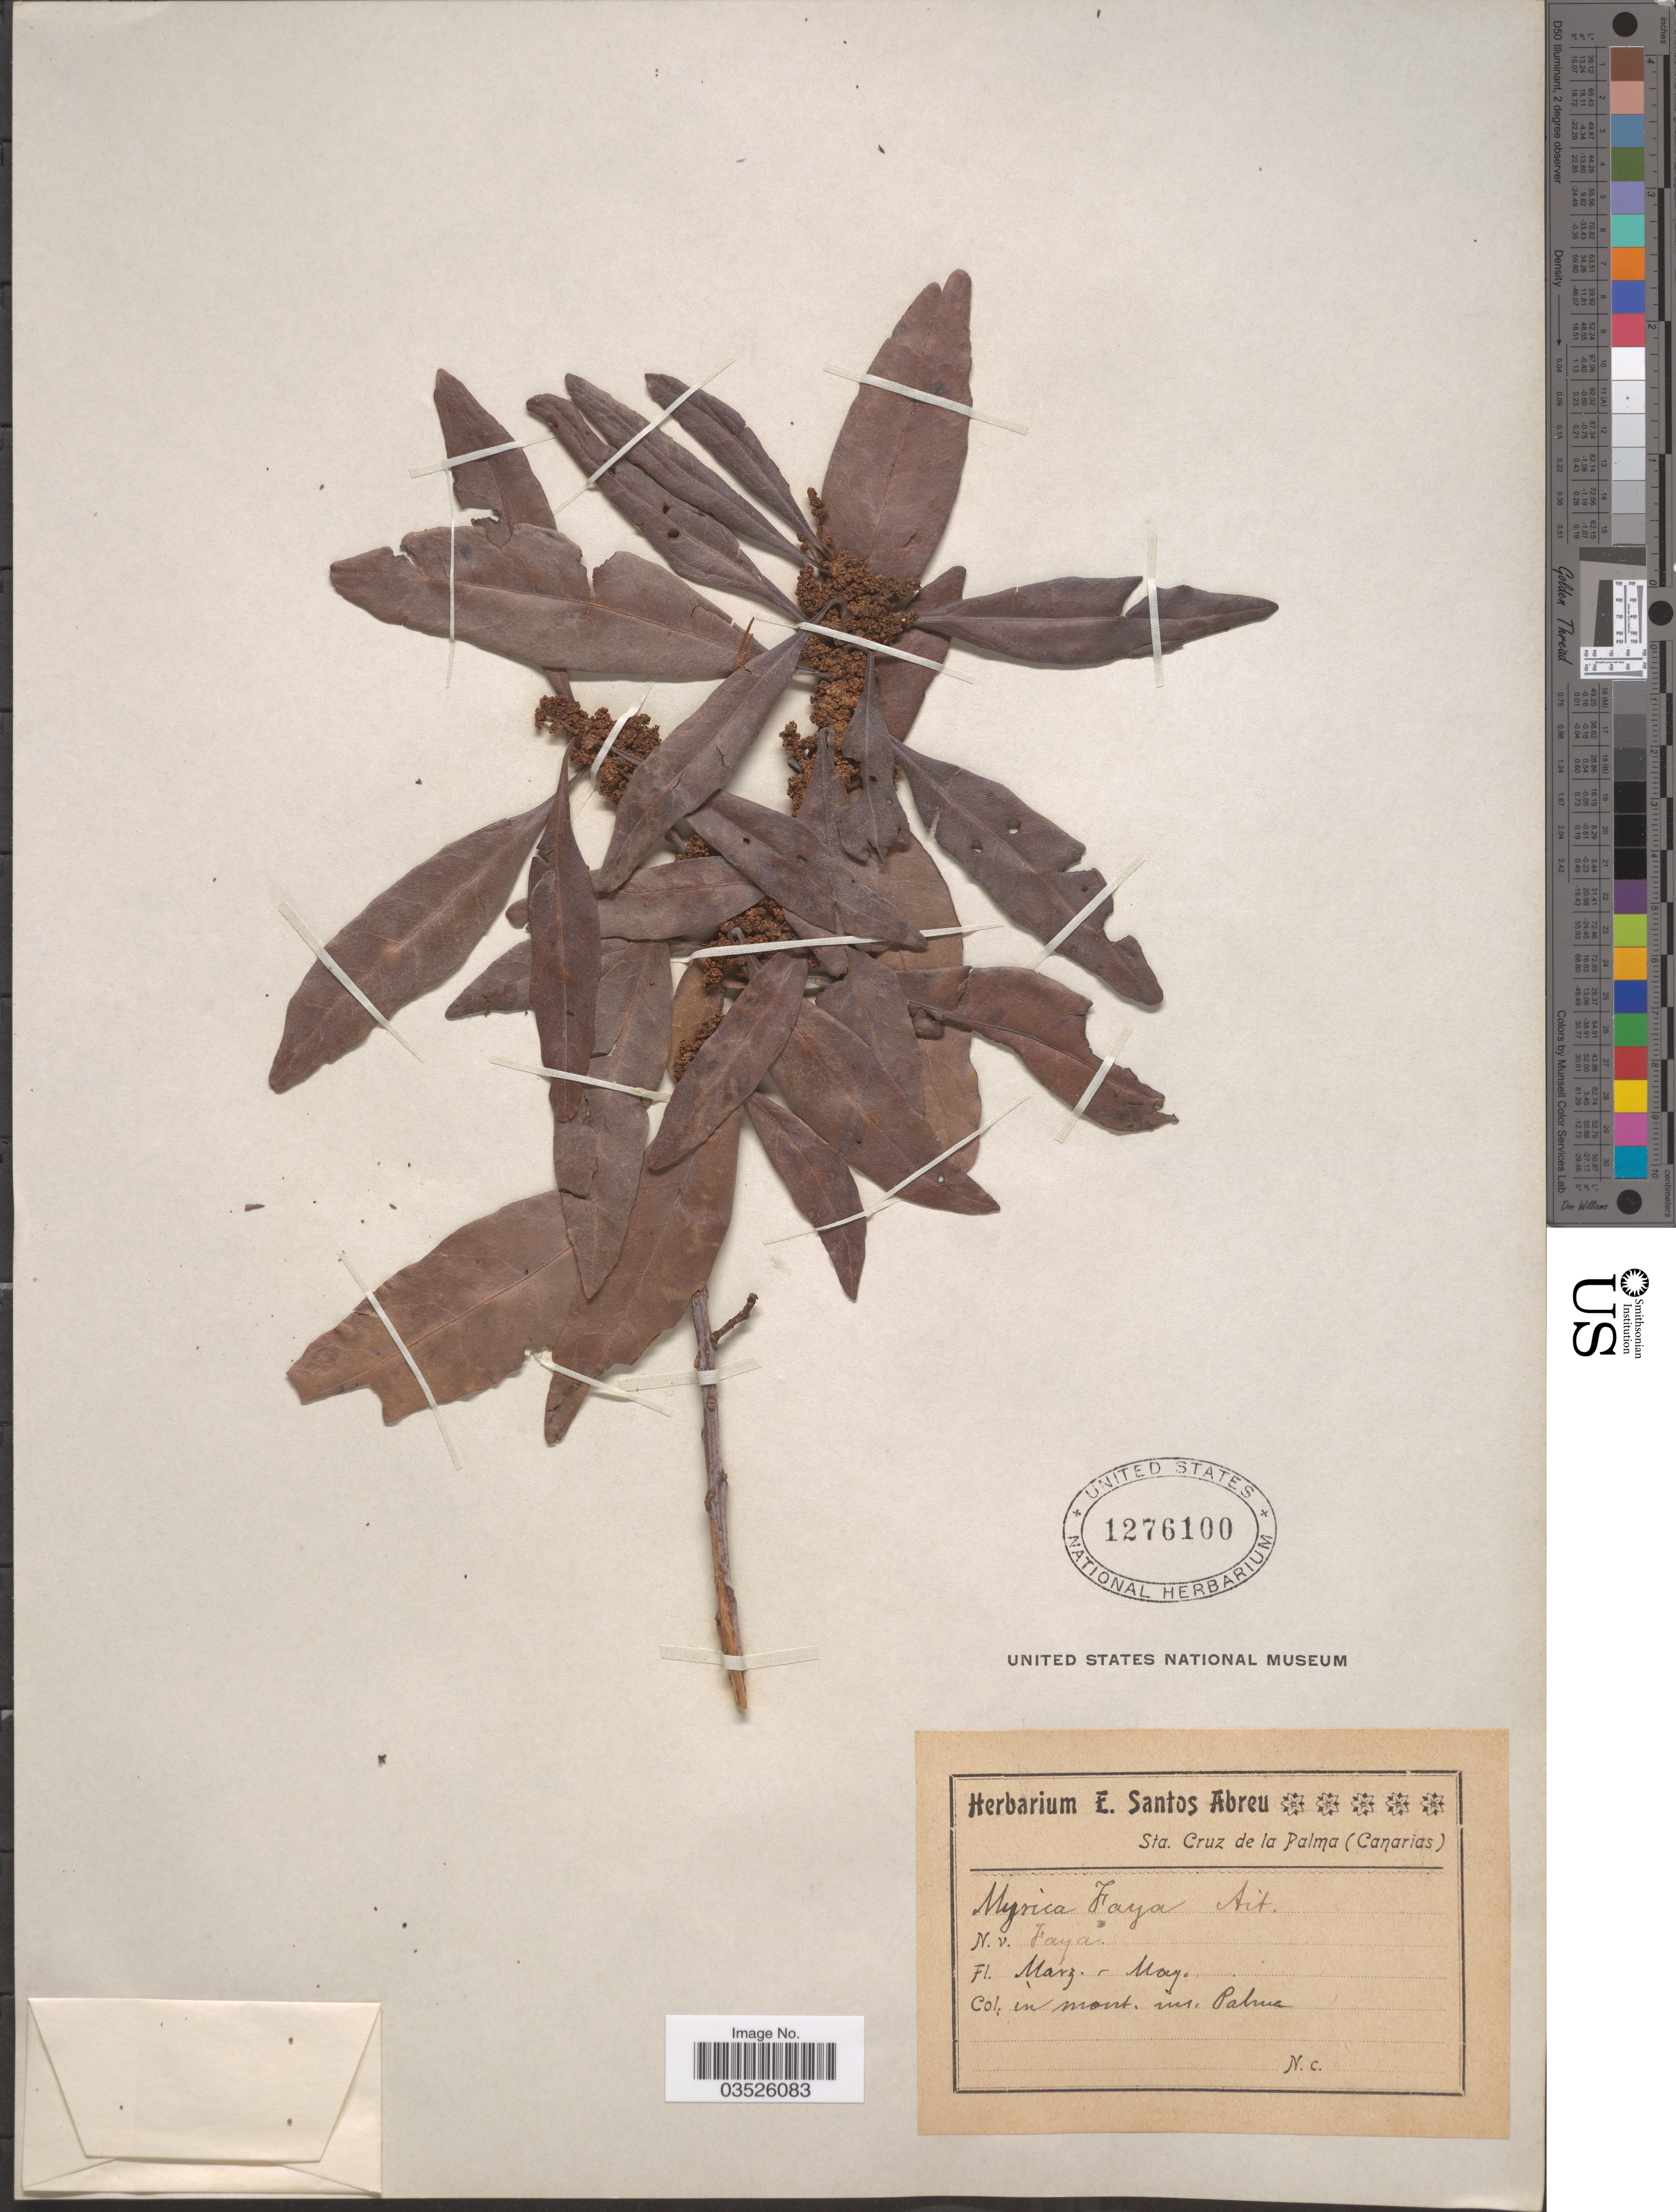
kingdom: Plantae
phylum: Tracheophyta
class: Magnoliopsida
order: Fagales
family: Myricaceae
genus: Morella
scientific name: Morella faya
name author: (Aiton) Wilbur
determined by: Strong, Mark T., (BOT), Smithsonian Institution - National Museum of Natural History (UNITED STATES)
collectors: ex herb. E. Santos Abrue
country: Spain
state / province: Canarias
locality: Sta. Cruz de la Palma. In mont. ins. Palma.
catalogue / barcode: US 1276100